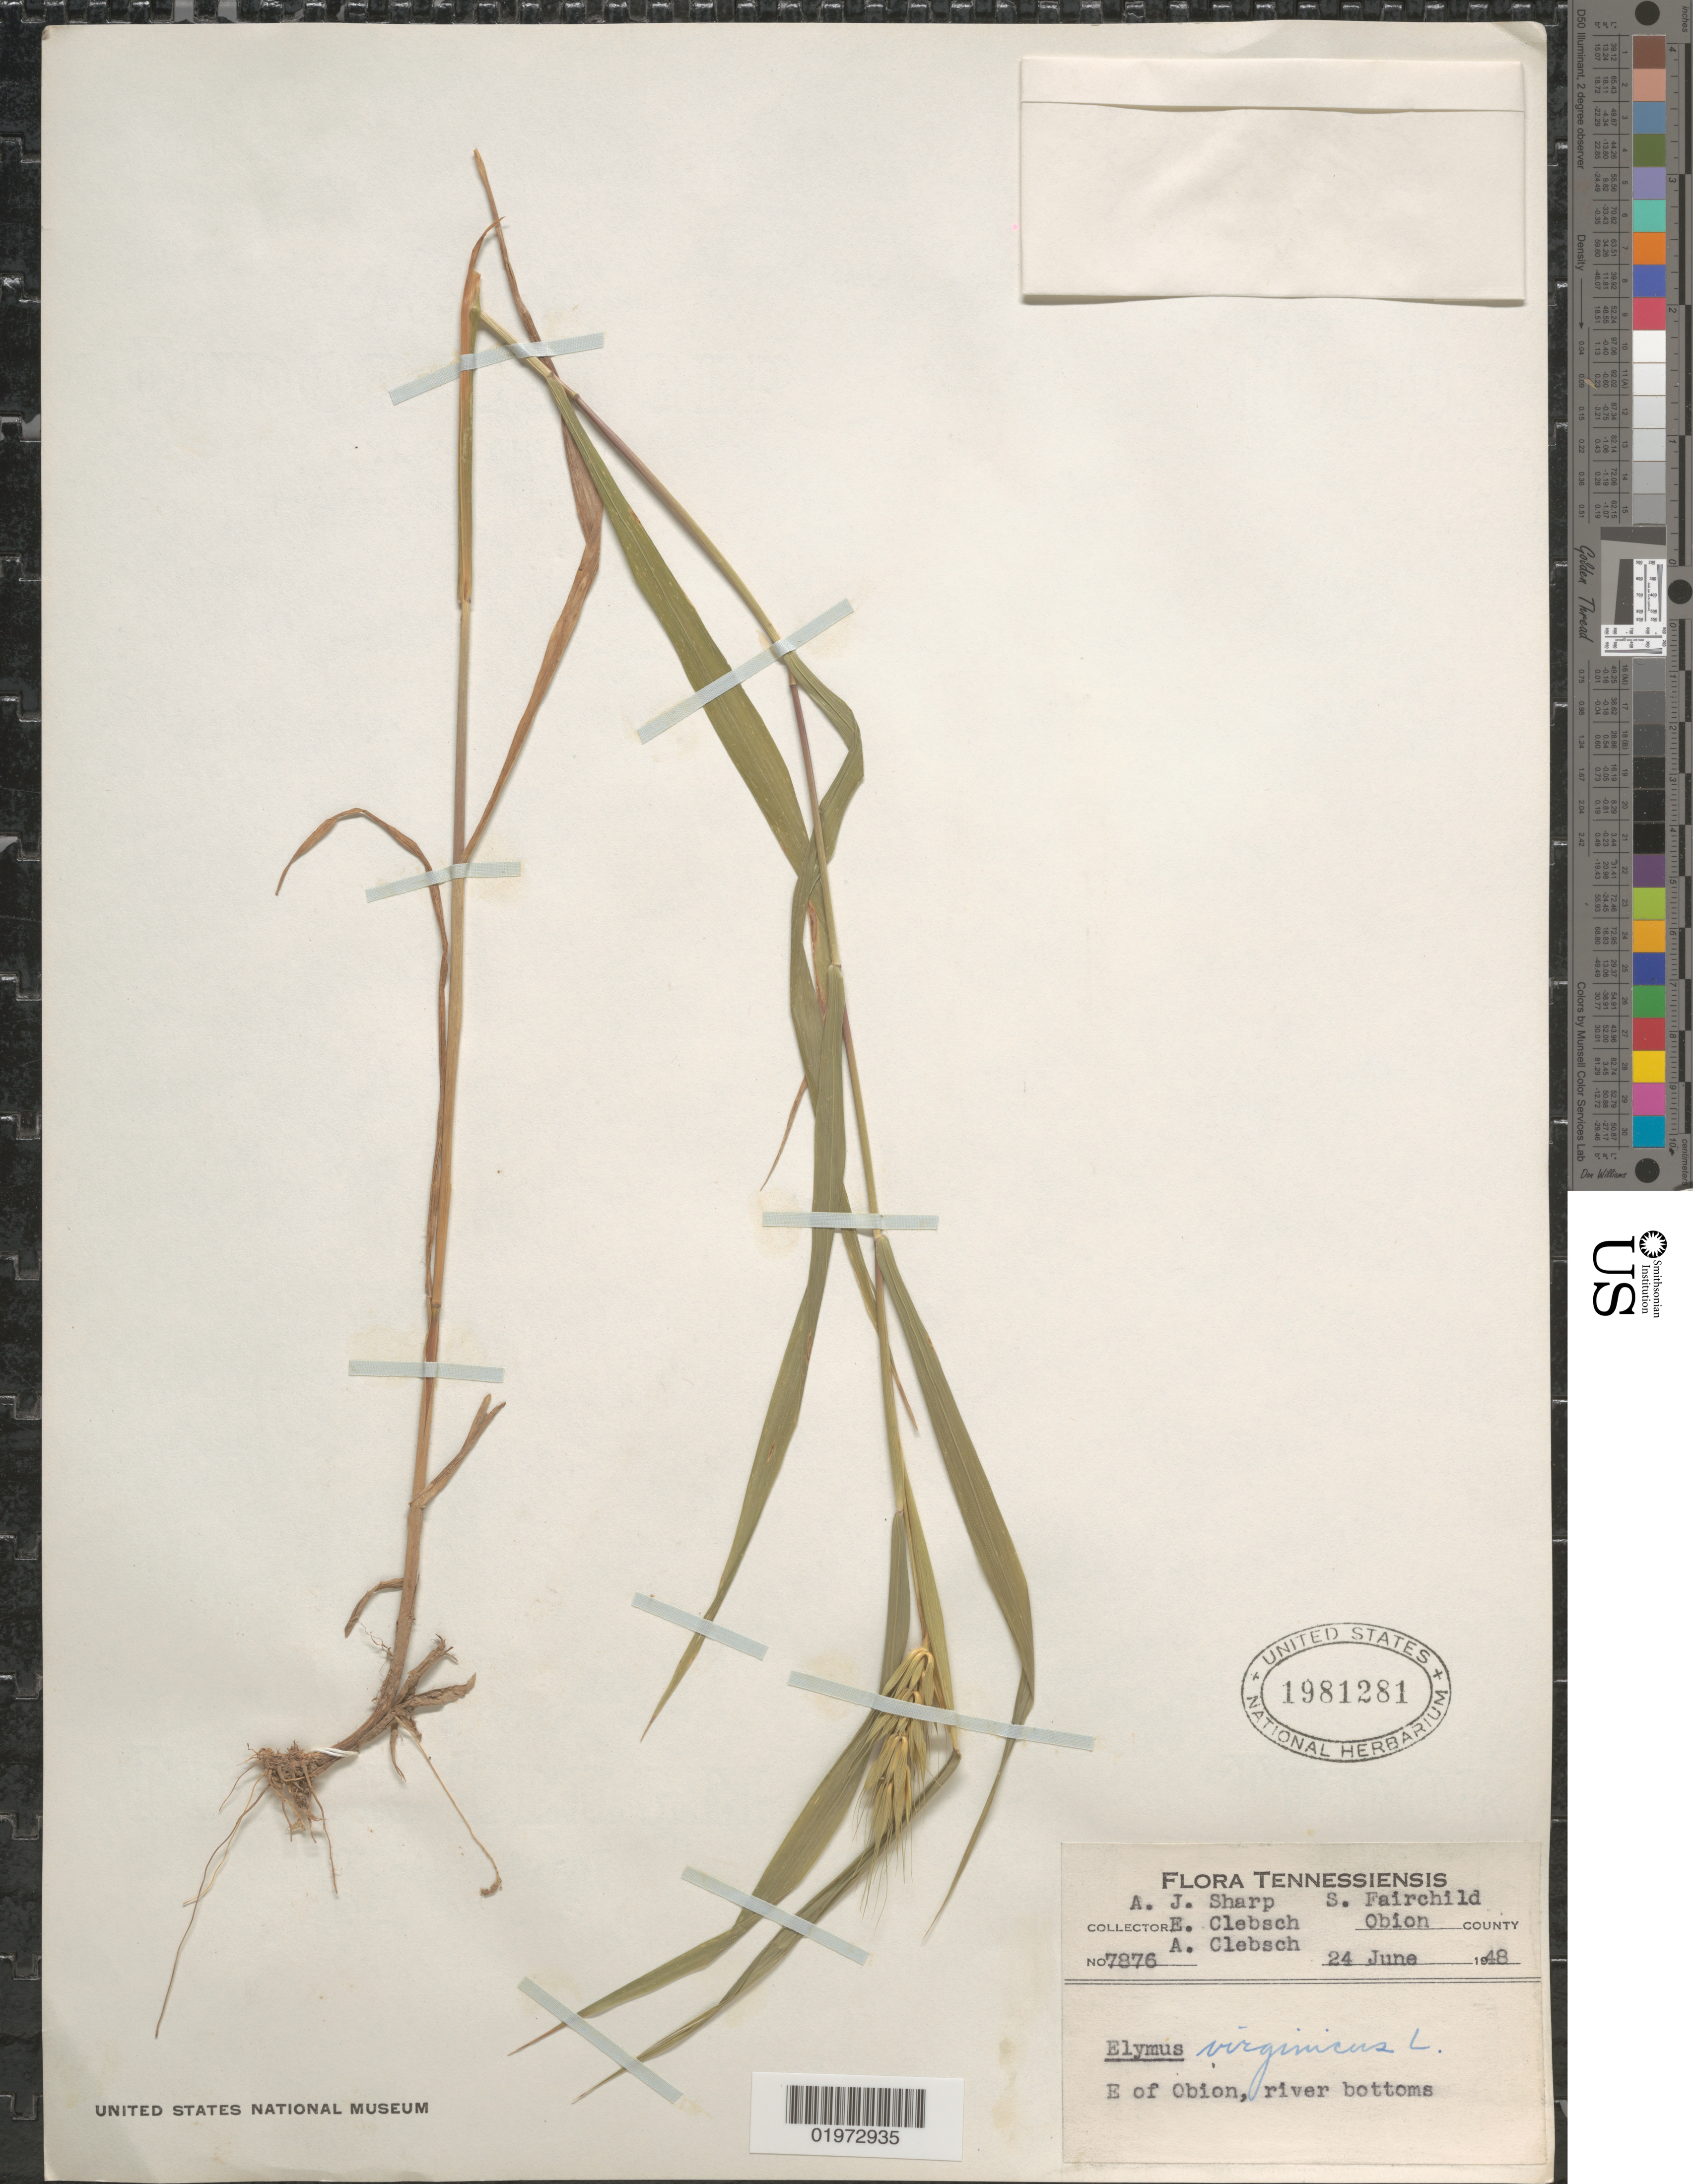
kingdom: Plantae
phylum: Tracheophyta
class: Liliopsida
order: Poales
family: Poaceae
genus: Elymus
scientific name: Elymus virginicus var. halophilus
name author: L.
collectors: A. J. Sharp, S. Fairchild, E. Clebsch & A. Clebsch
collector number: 7876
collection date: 1948-06-24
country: United States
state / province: Tennessee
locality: Obion County. E of Obion, river bottoms.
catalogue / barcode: US 1981281